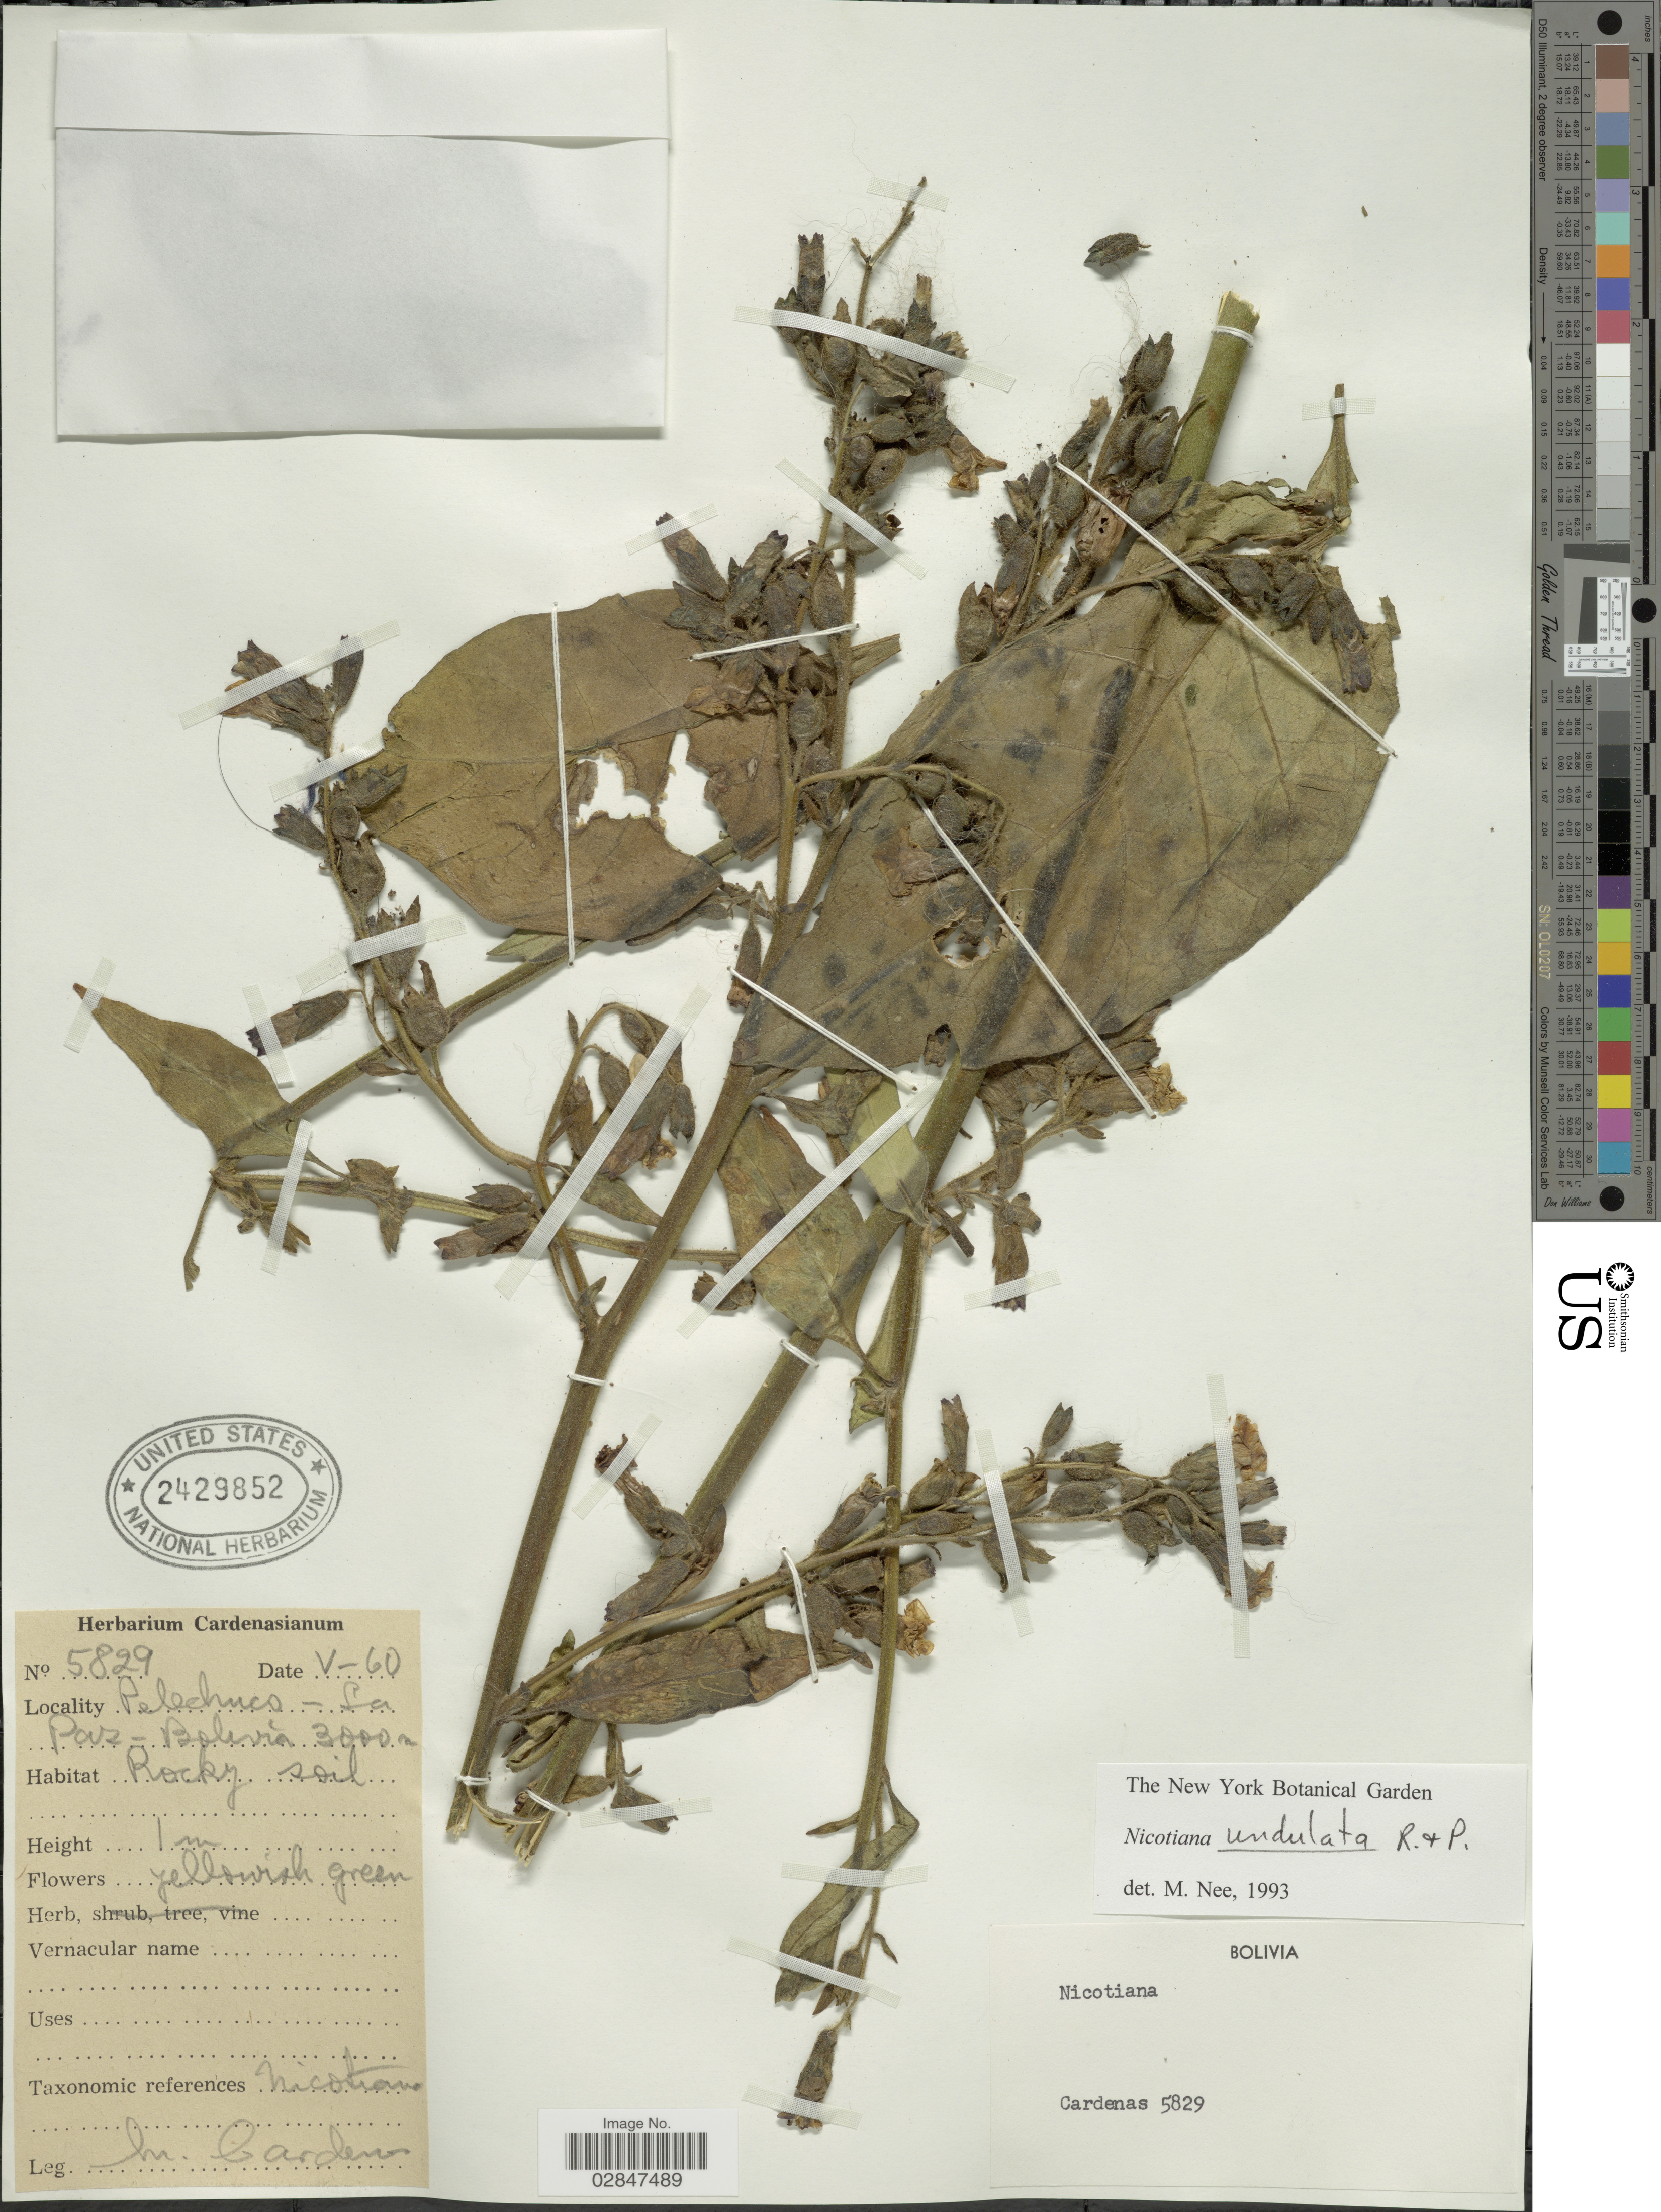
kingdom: Plantae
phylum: Tracheophyta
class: Magnoliopsida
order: Solanales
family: Solanaceae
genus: Nicotiana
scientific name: Nicotiana undulata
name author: Ruiz & Pav.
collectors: M. Cárdenas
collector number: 5829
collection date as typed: Transcribed d/m/y: /5/60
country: Bolivia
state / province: La Paz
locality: Pelechuco, La Paz.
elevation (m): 3000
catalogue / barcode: US 2429852